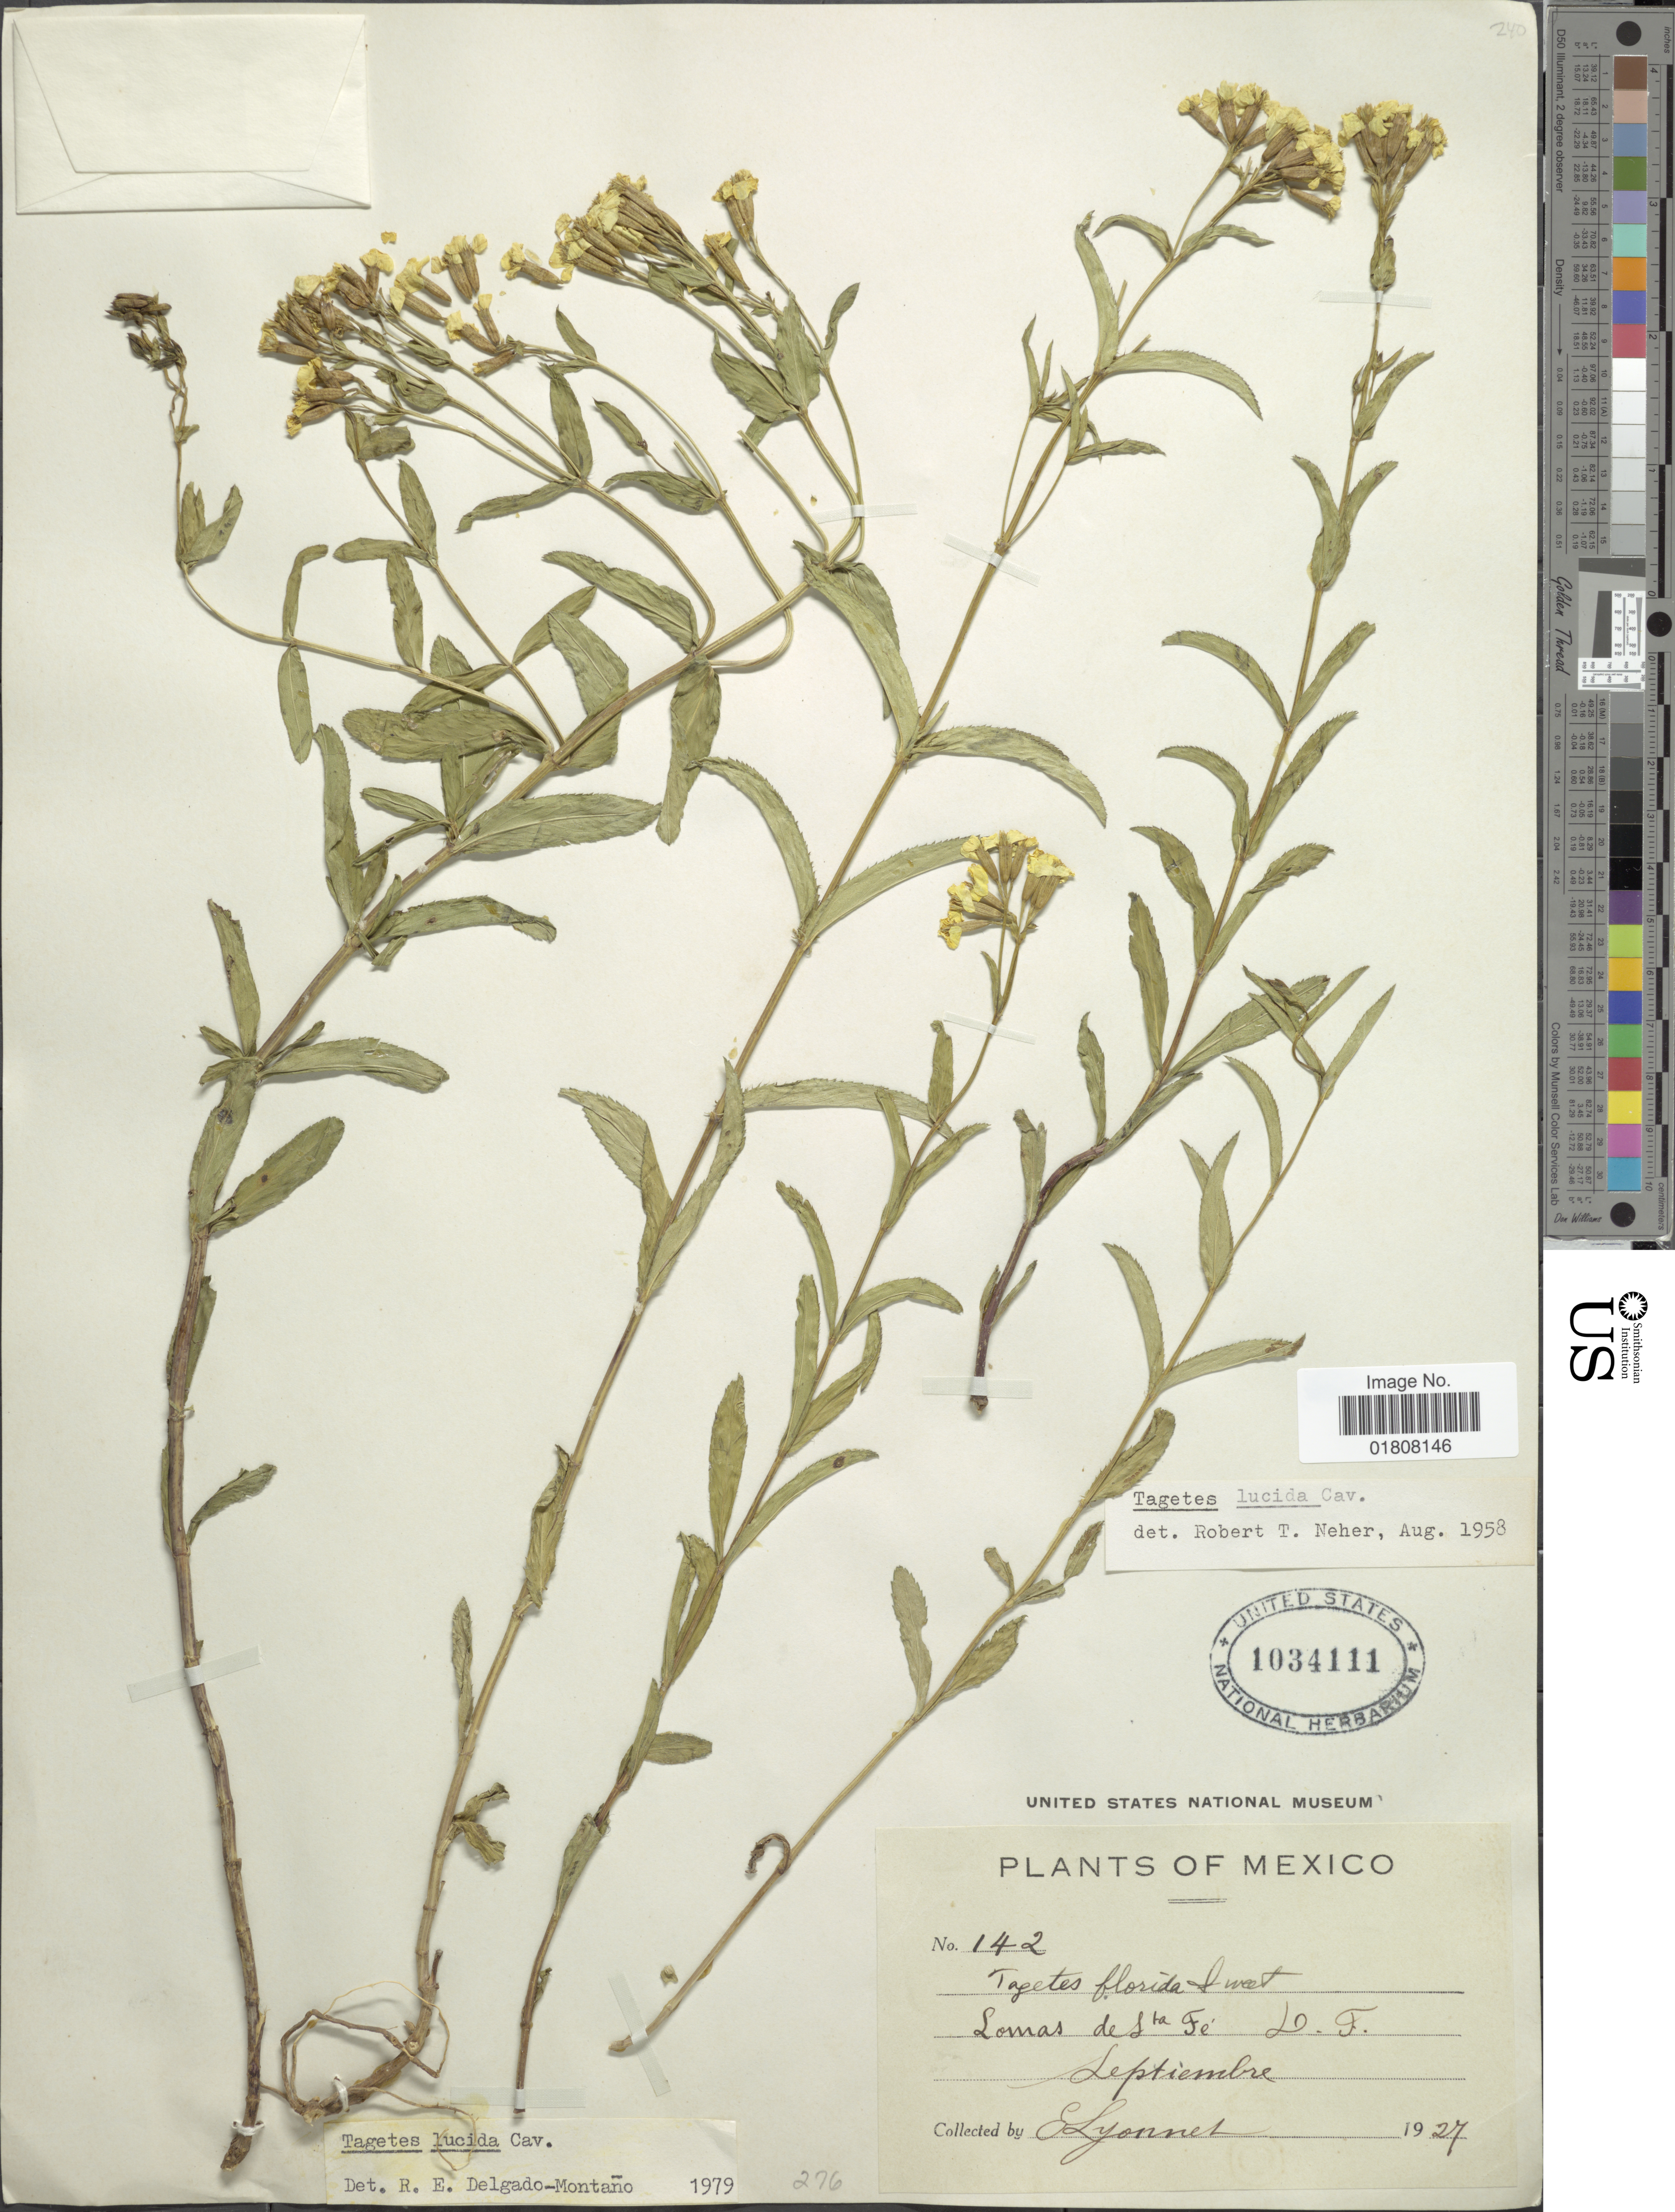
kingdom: Plantae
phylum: Tracheophyta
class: Magnoliopsida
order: Asterales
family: Asteraceae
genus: Tagetes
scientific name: Tagetes lucida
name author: Cav.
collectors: E. Lyonnet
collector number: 142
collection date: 1927-09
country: Mexico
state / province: Distrito Federal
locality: Lomas de Sta Fe, D. F.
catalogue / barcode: US 1034111